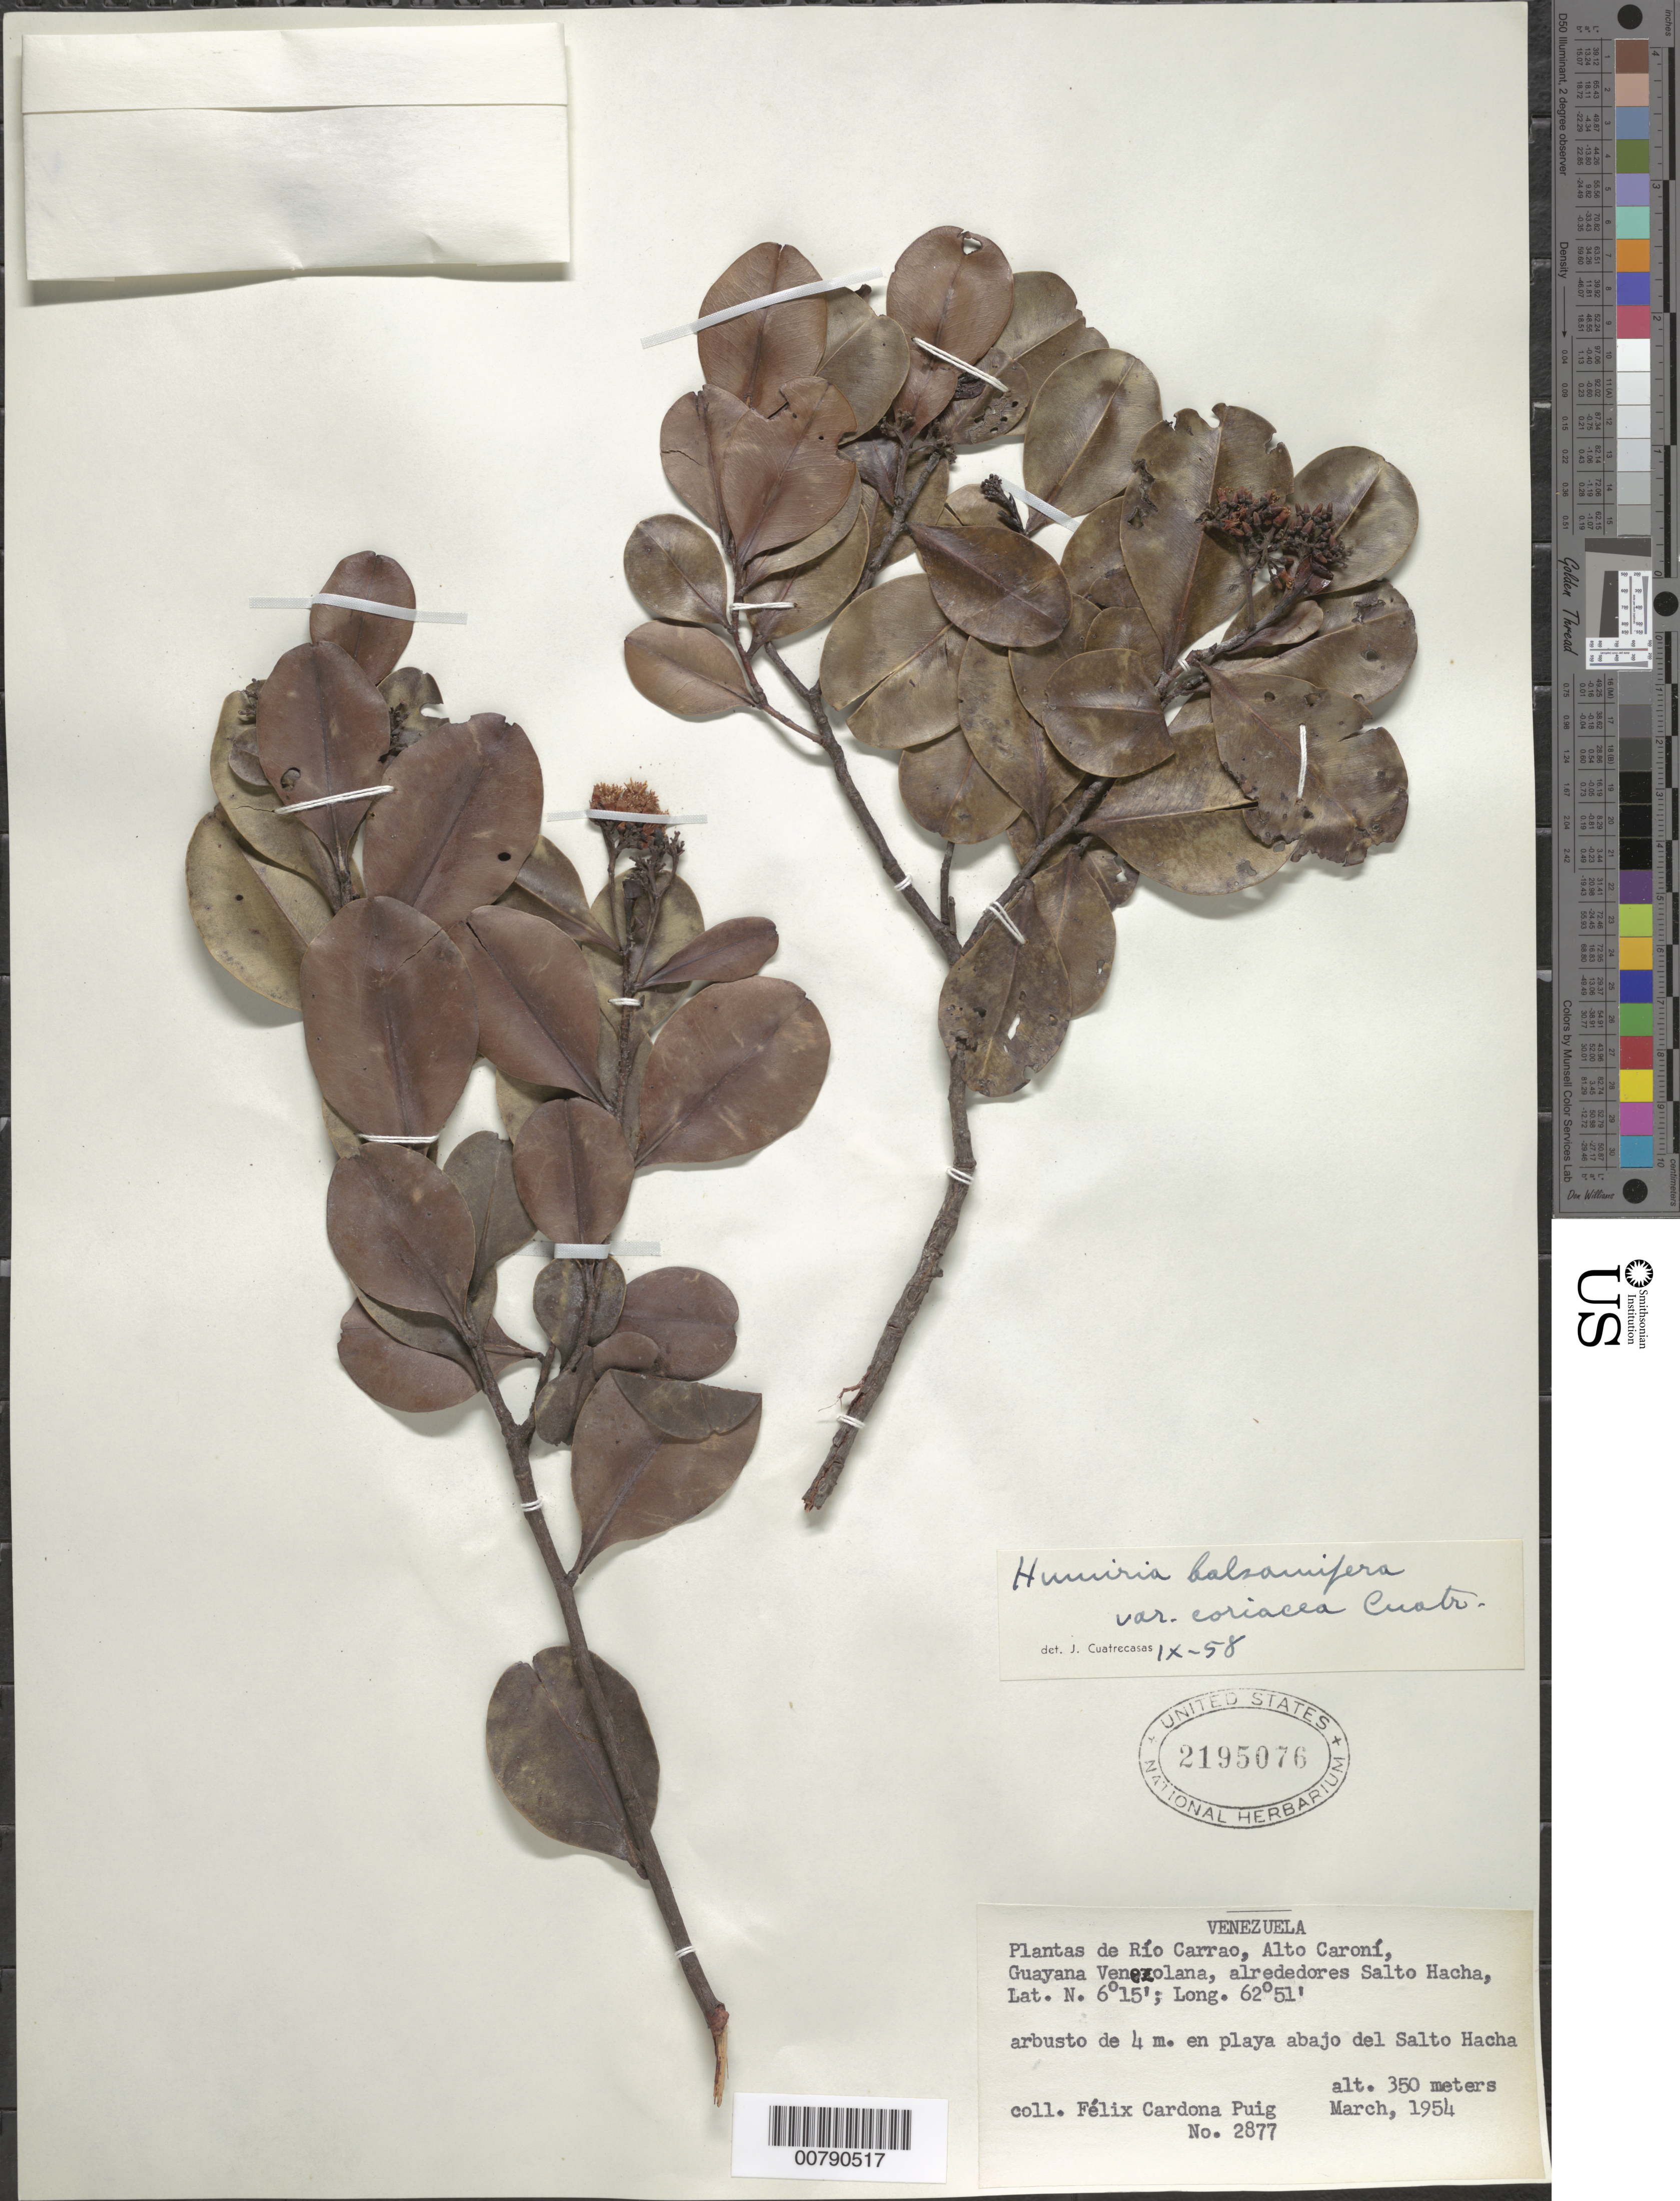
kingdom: Plantae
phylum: Tracheophyta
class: Magnoliopsida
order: Malpighiales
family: Humiriaceae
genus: Humiria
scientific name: Humiria balsamifera var. coriacea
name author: Cuatrec.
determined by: Cuatrecasas, J.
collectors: F. Cardona Puig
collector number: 2877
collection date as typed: Mar-54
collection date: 1954-03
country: Venezuela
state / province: Bolívar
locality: Alto Río Caroni, Rio Carrao, Salto Hacha, Guayana Venezolana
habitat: Playa abajo del salto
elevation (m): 350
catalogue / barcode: US 2195076